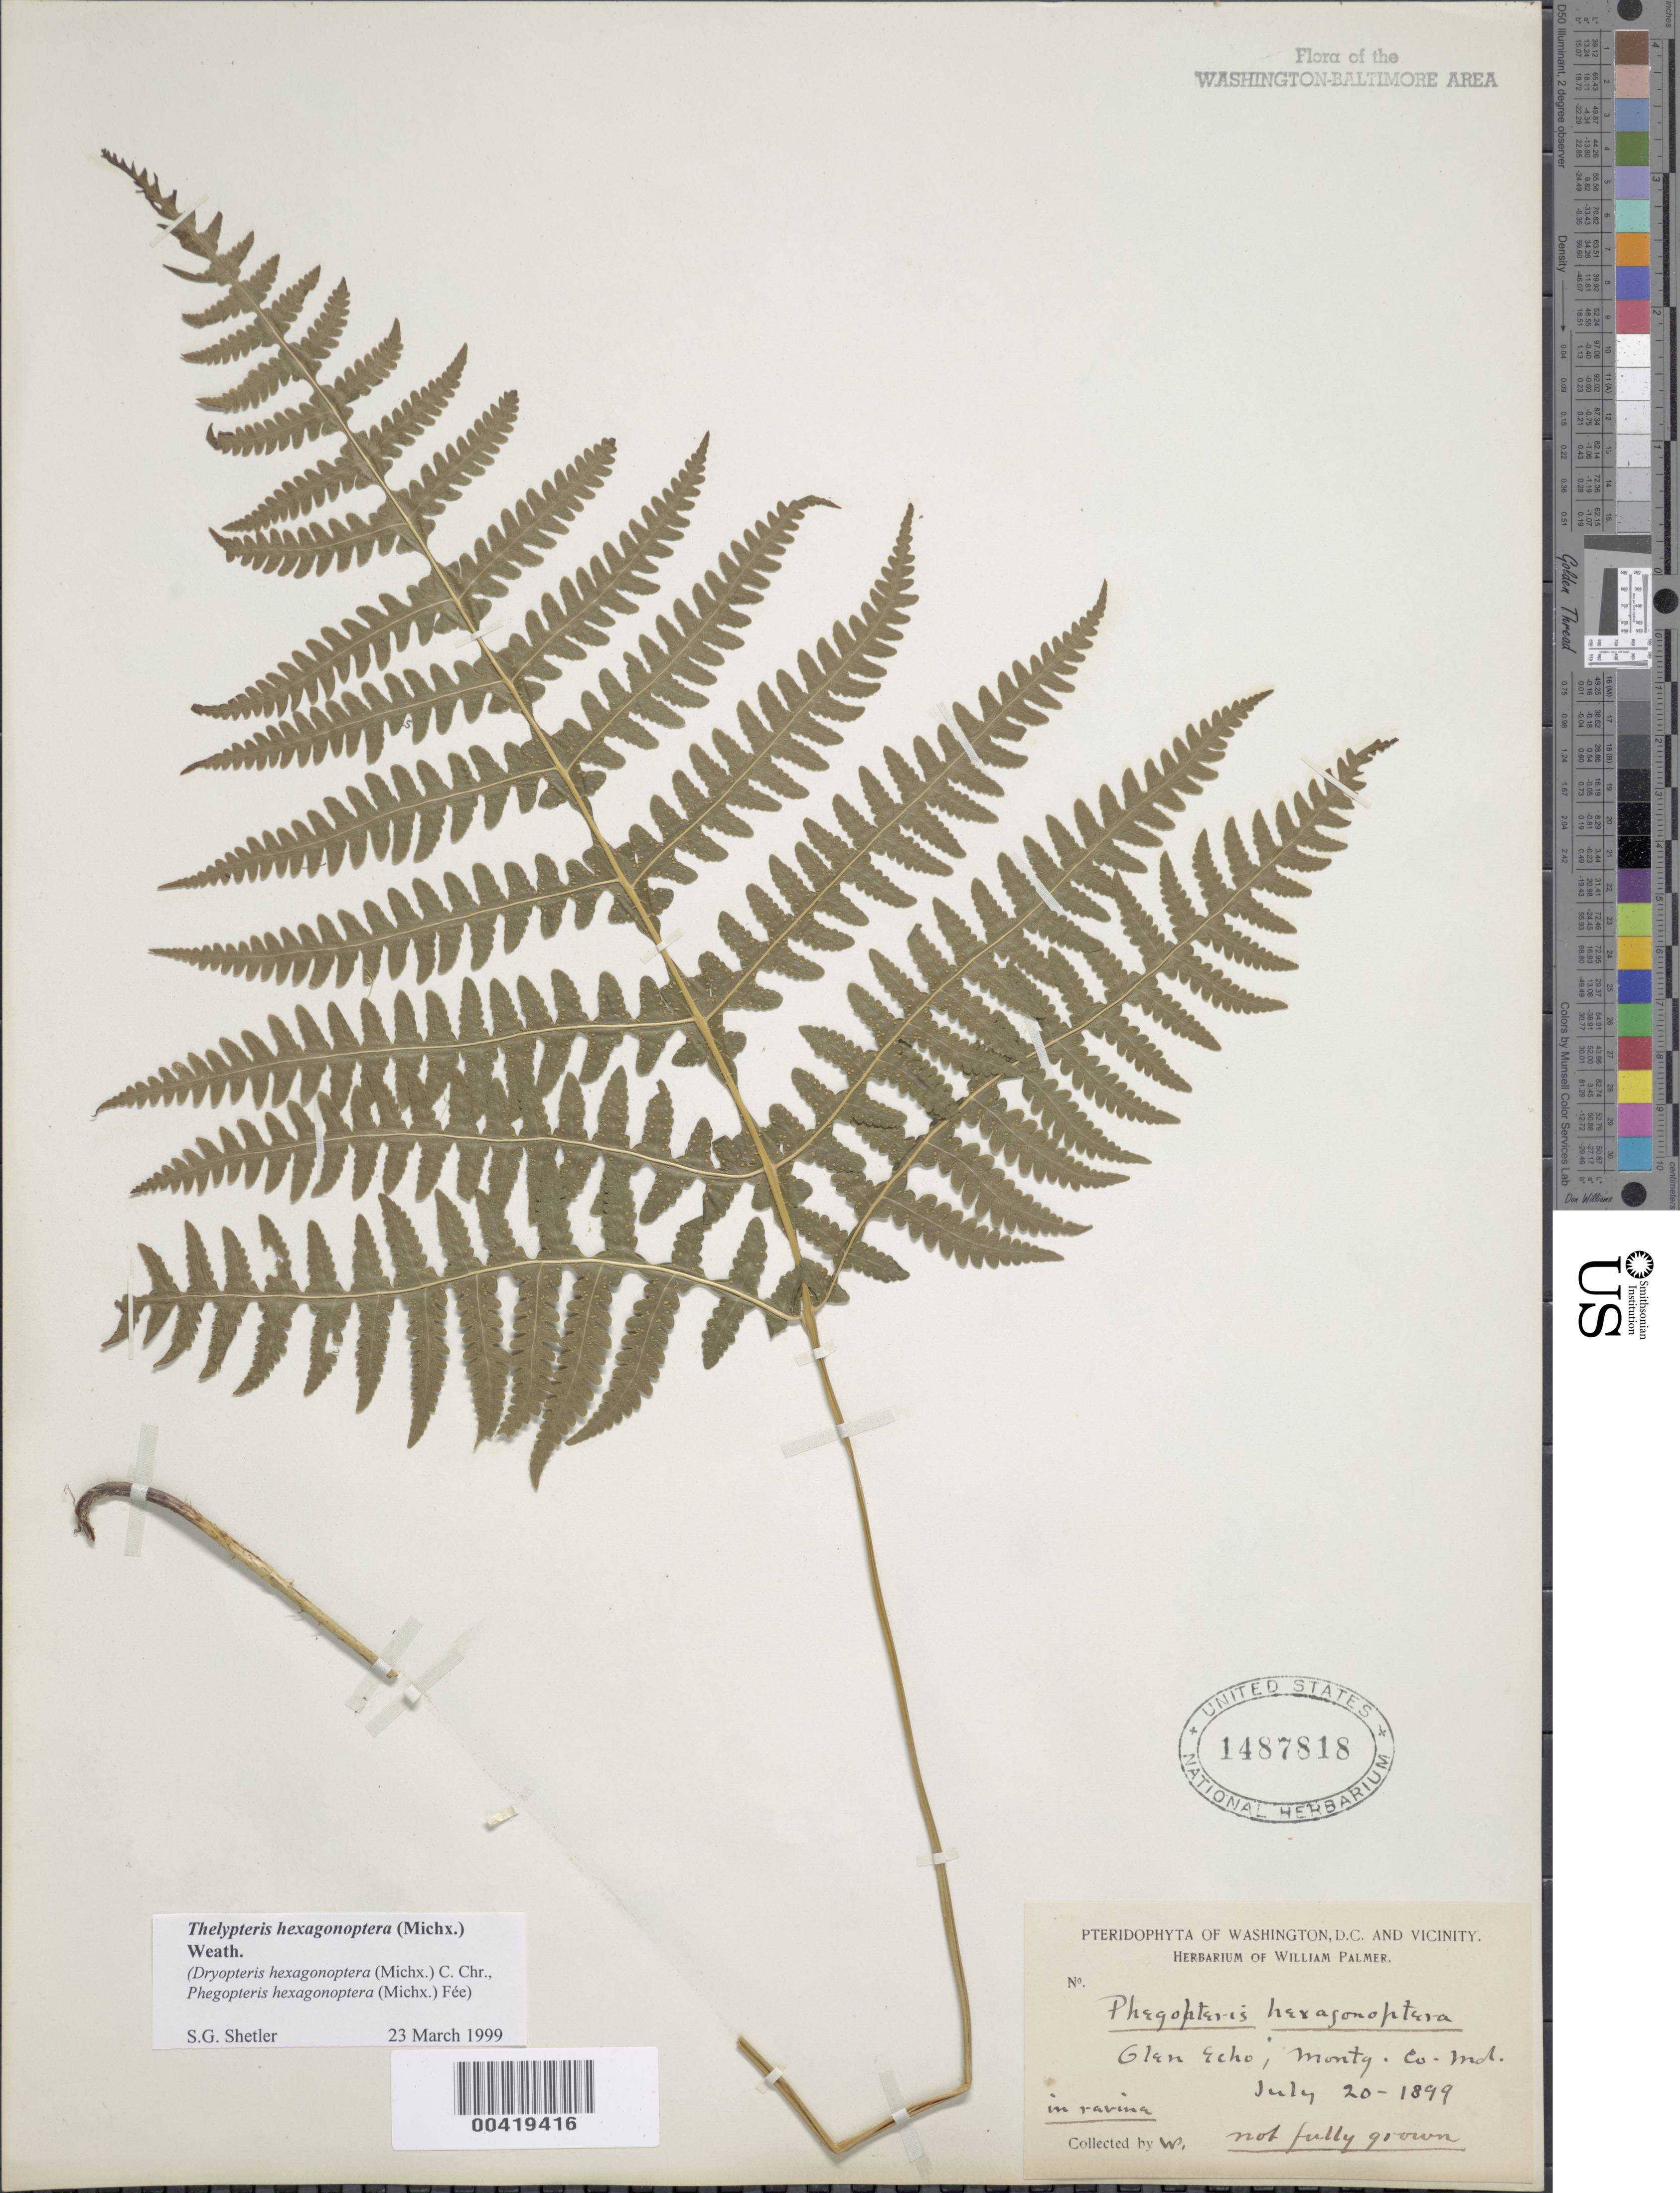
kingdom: Plantae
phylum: Tracheophyta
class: Polypodiopsida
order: Polypodiales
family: Thelypteridaceae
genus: Phegopteris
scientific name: Phegopteris hexagonoptera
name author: (Michx.) Fée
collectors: W. Palmer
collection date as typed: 20 Jul 1899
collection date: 1899-07-20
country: United States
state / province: Maryland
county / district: Montgomery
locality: Glen Echo C. & O. Canal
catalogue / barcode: US 1487818